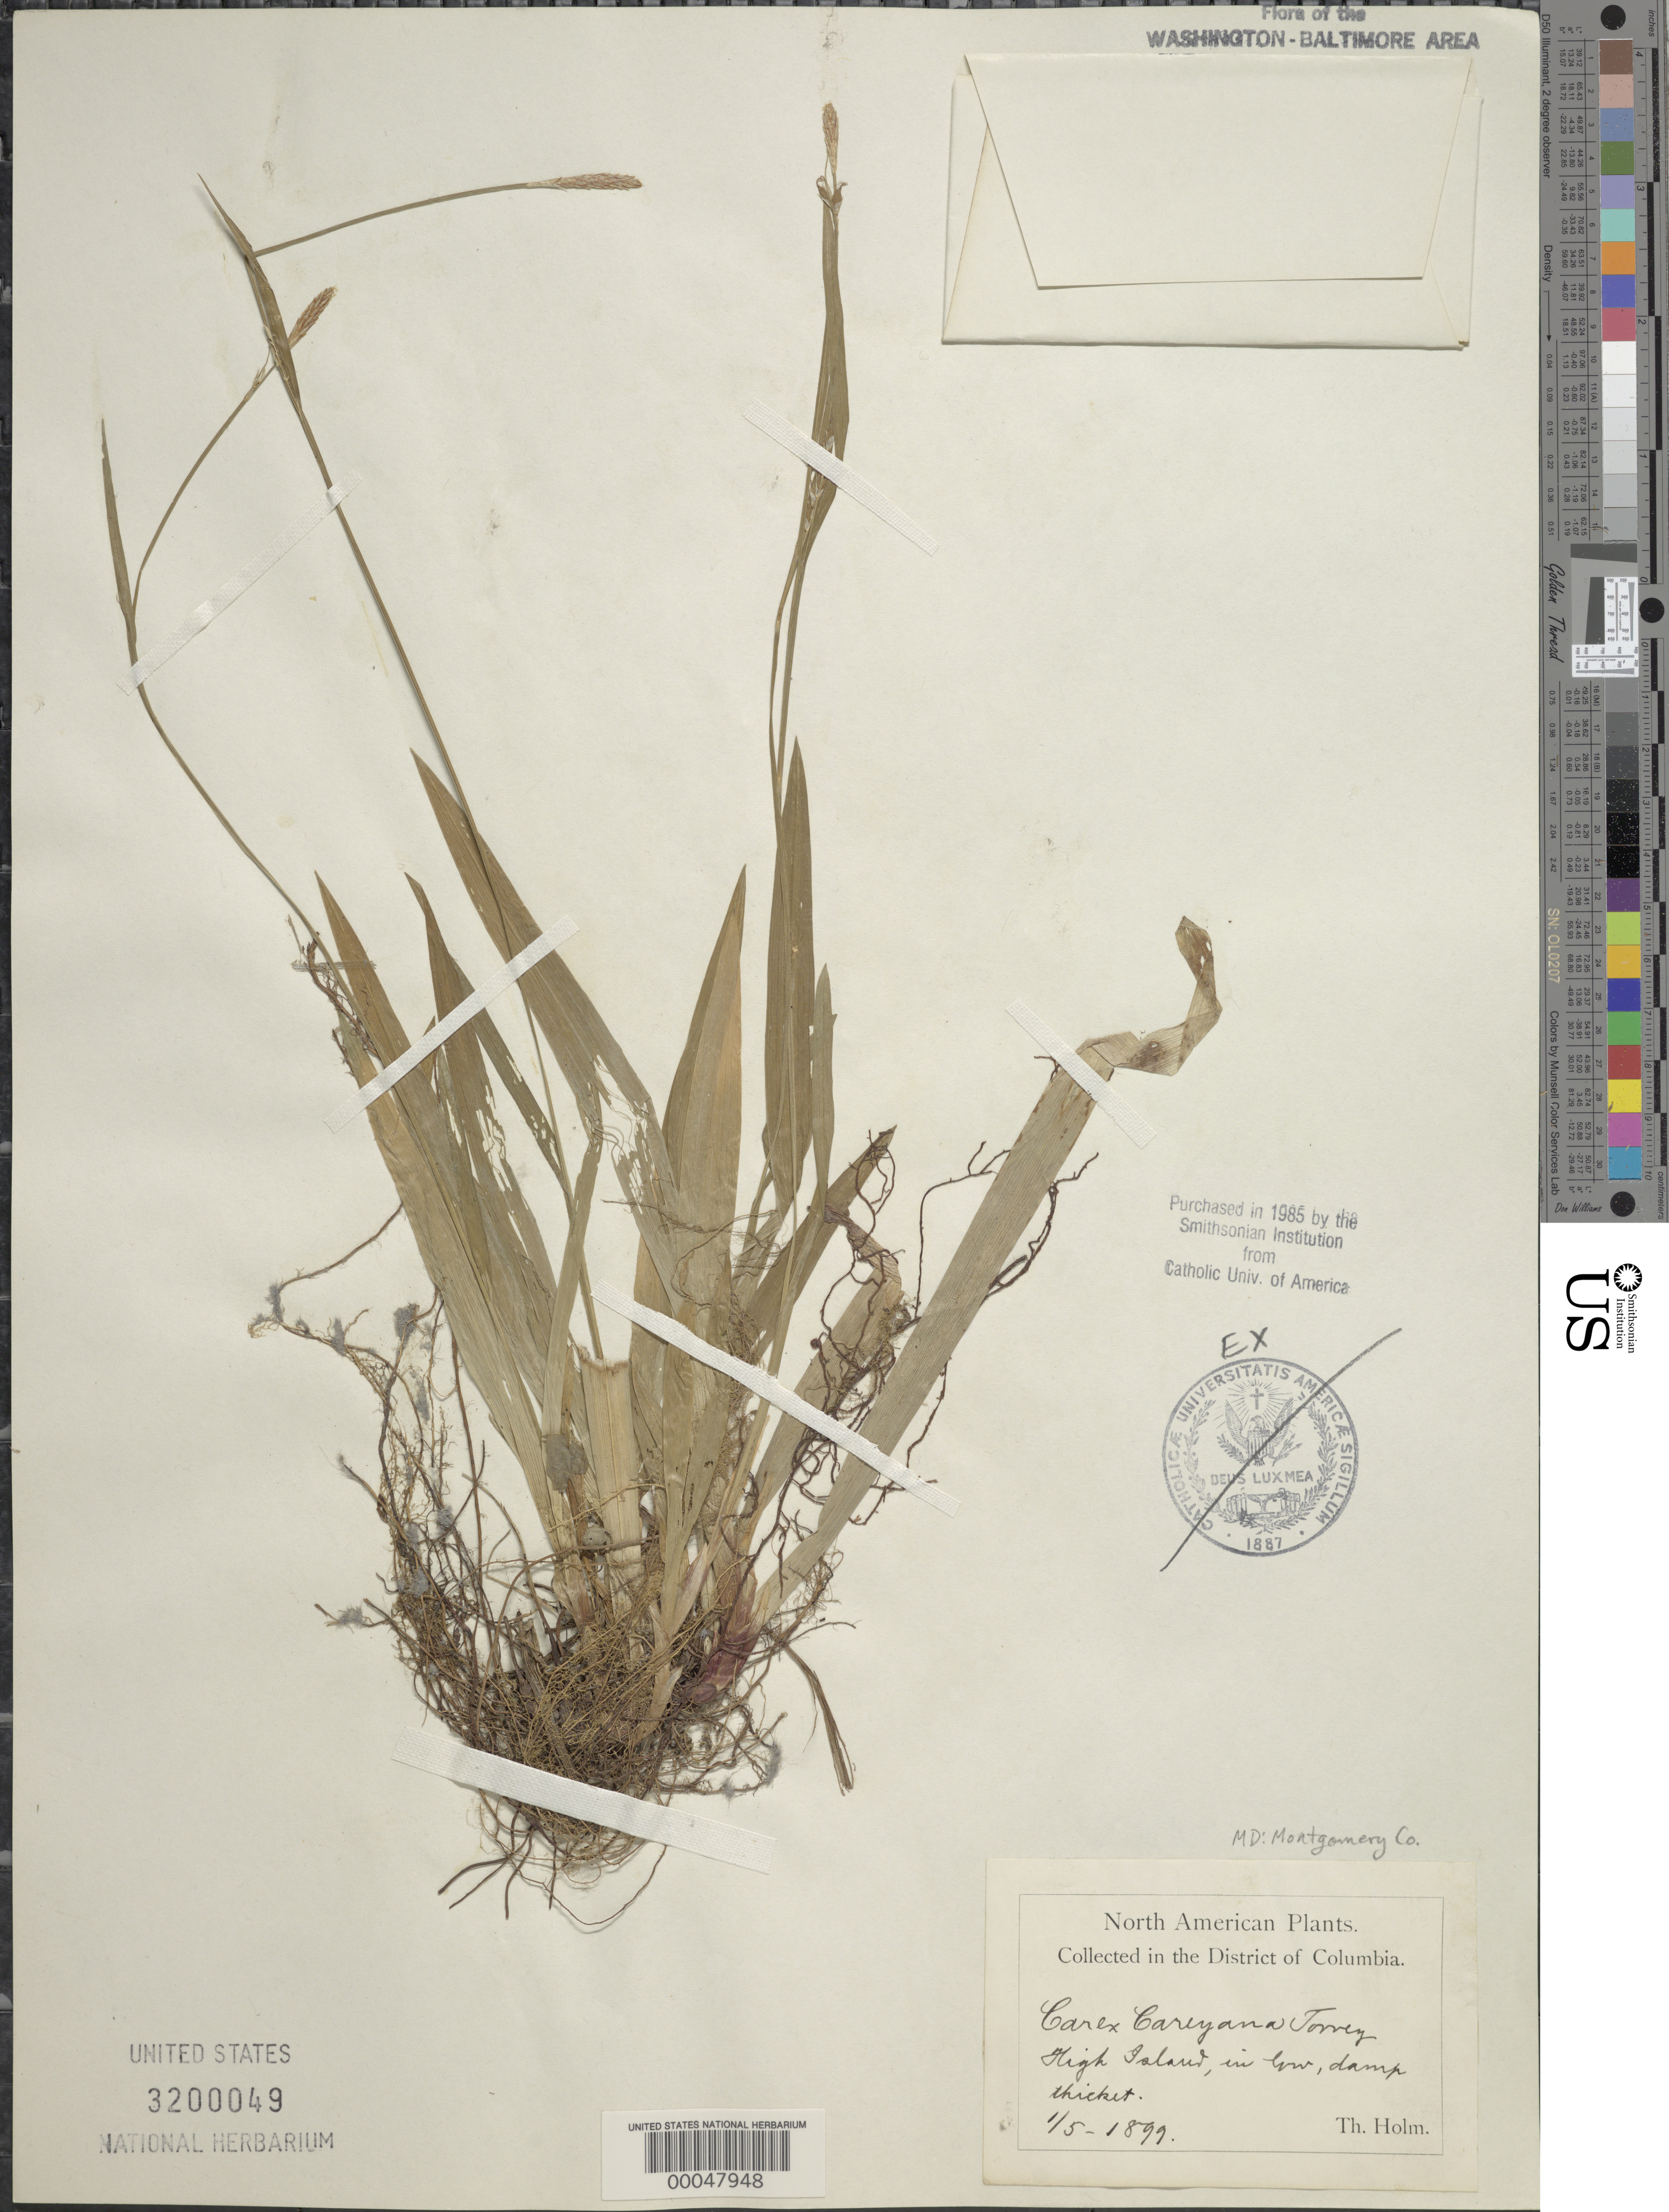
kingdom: Plantae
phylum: Tracheophyta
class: Liliopsida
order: Poales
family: Cyperaceae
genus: Carex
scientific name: Carex careyana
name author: Torr. ex Dewey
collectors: T. Holm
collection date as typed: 01 May 1899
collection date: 1899-05-01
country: United States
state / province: Maryland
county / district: Montgomery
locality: High Island C. & O. Canal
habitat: Low damp thicket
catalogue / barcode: US 3200049